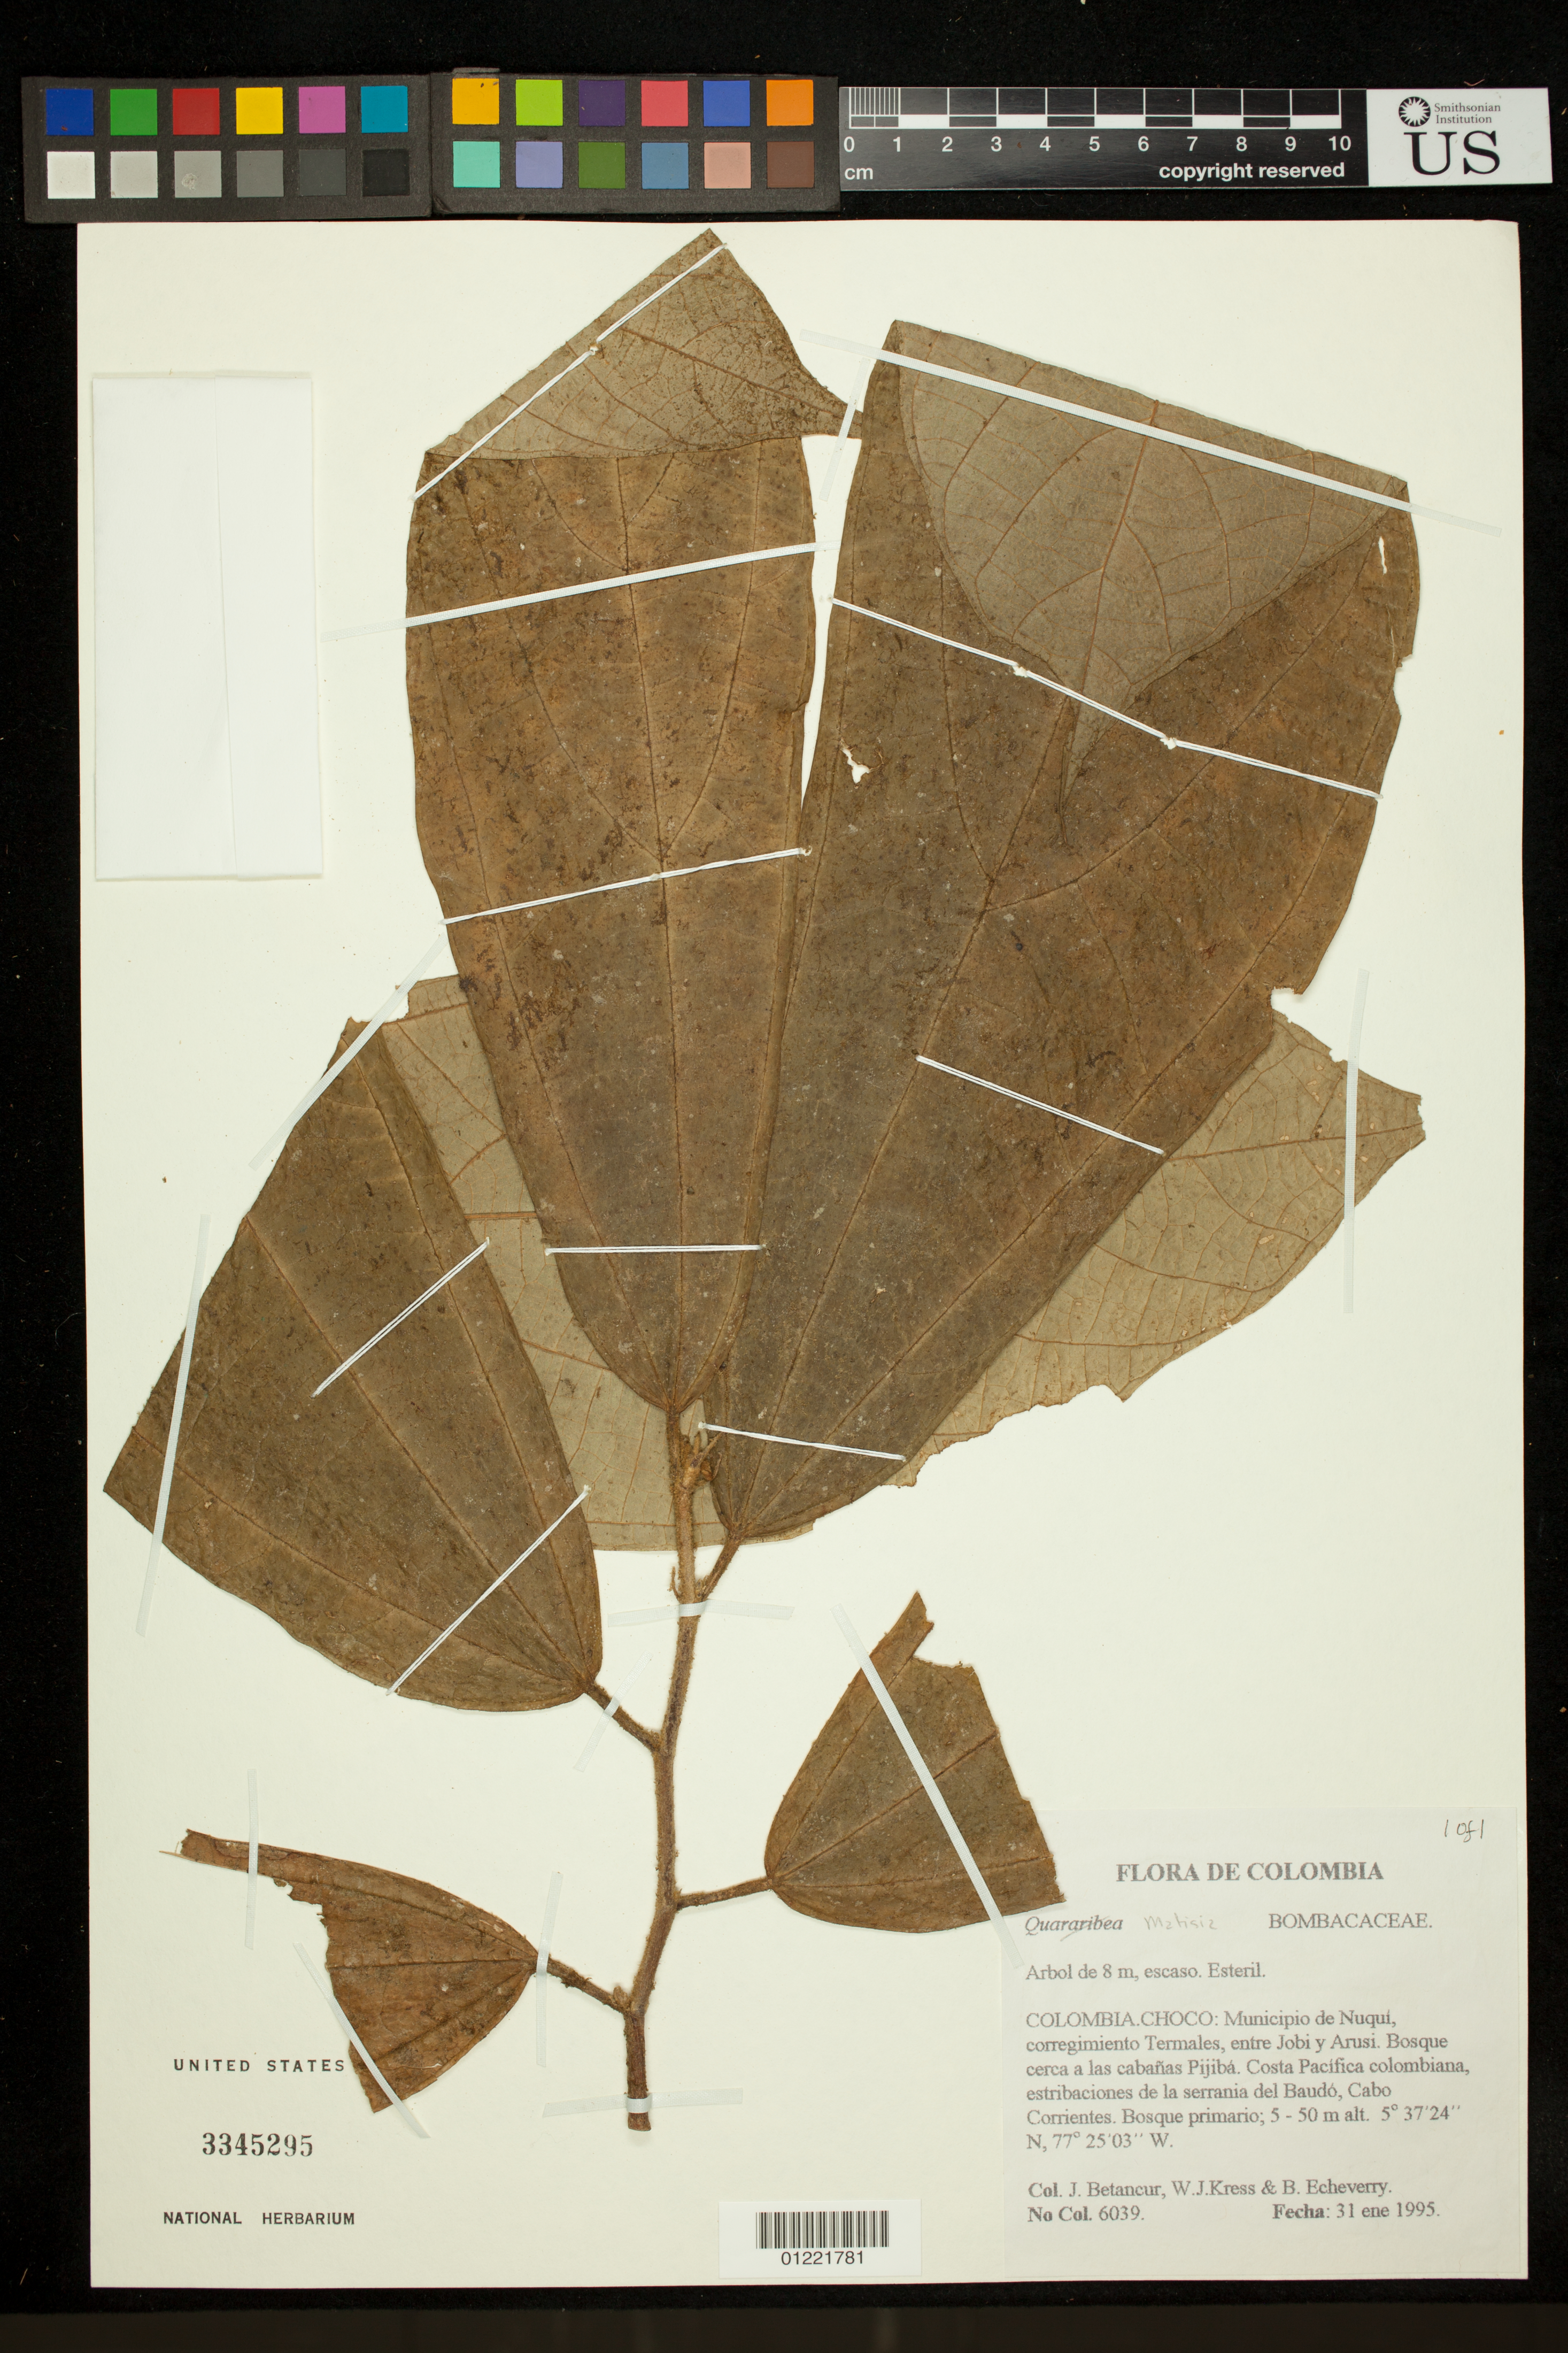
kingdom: Plantae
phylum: Tracheophyta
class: Magnoliopsida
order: Malvales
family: Malvaceae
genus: Matisia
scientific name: Matisia sp.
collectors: J. C. Betancur, W. J. Kress & B. Echeverry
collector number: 6039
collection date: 1995-01-31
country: Colombia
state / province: Choco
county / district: Nuquí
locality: corregimiento Termales, entre Jobi y Arusi. Bosque cerca a las cabañas Pijiba. Costa Pacífica colombiana, estribaciones de la serrania del Baudo, Cabo Corrientes. Bosque primario.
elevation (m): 5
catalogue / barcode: US 3345295